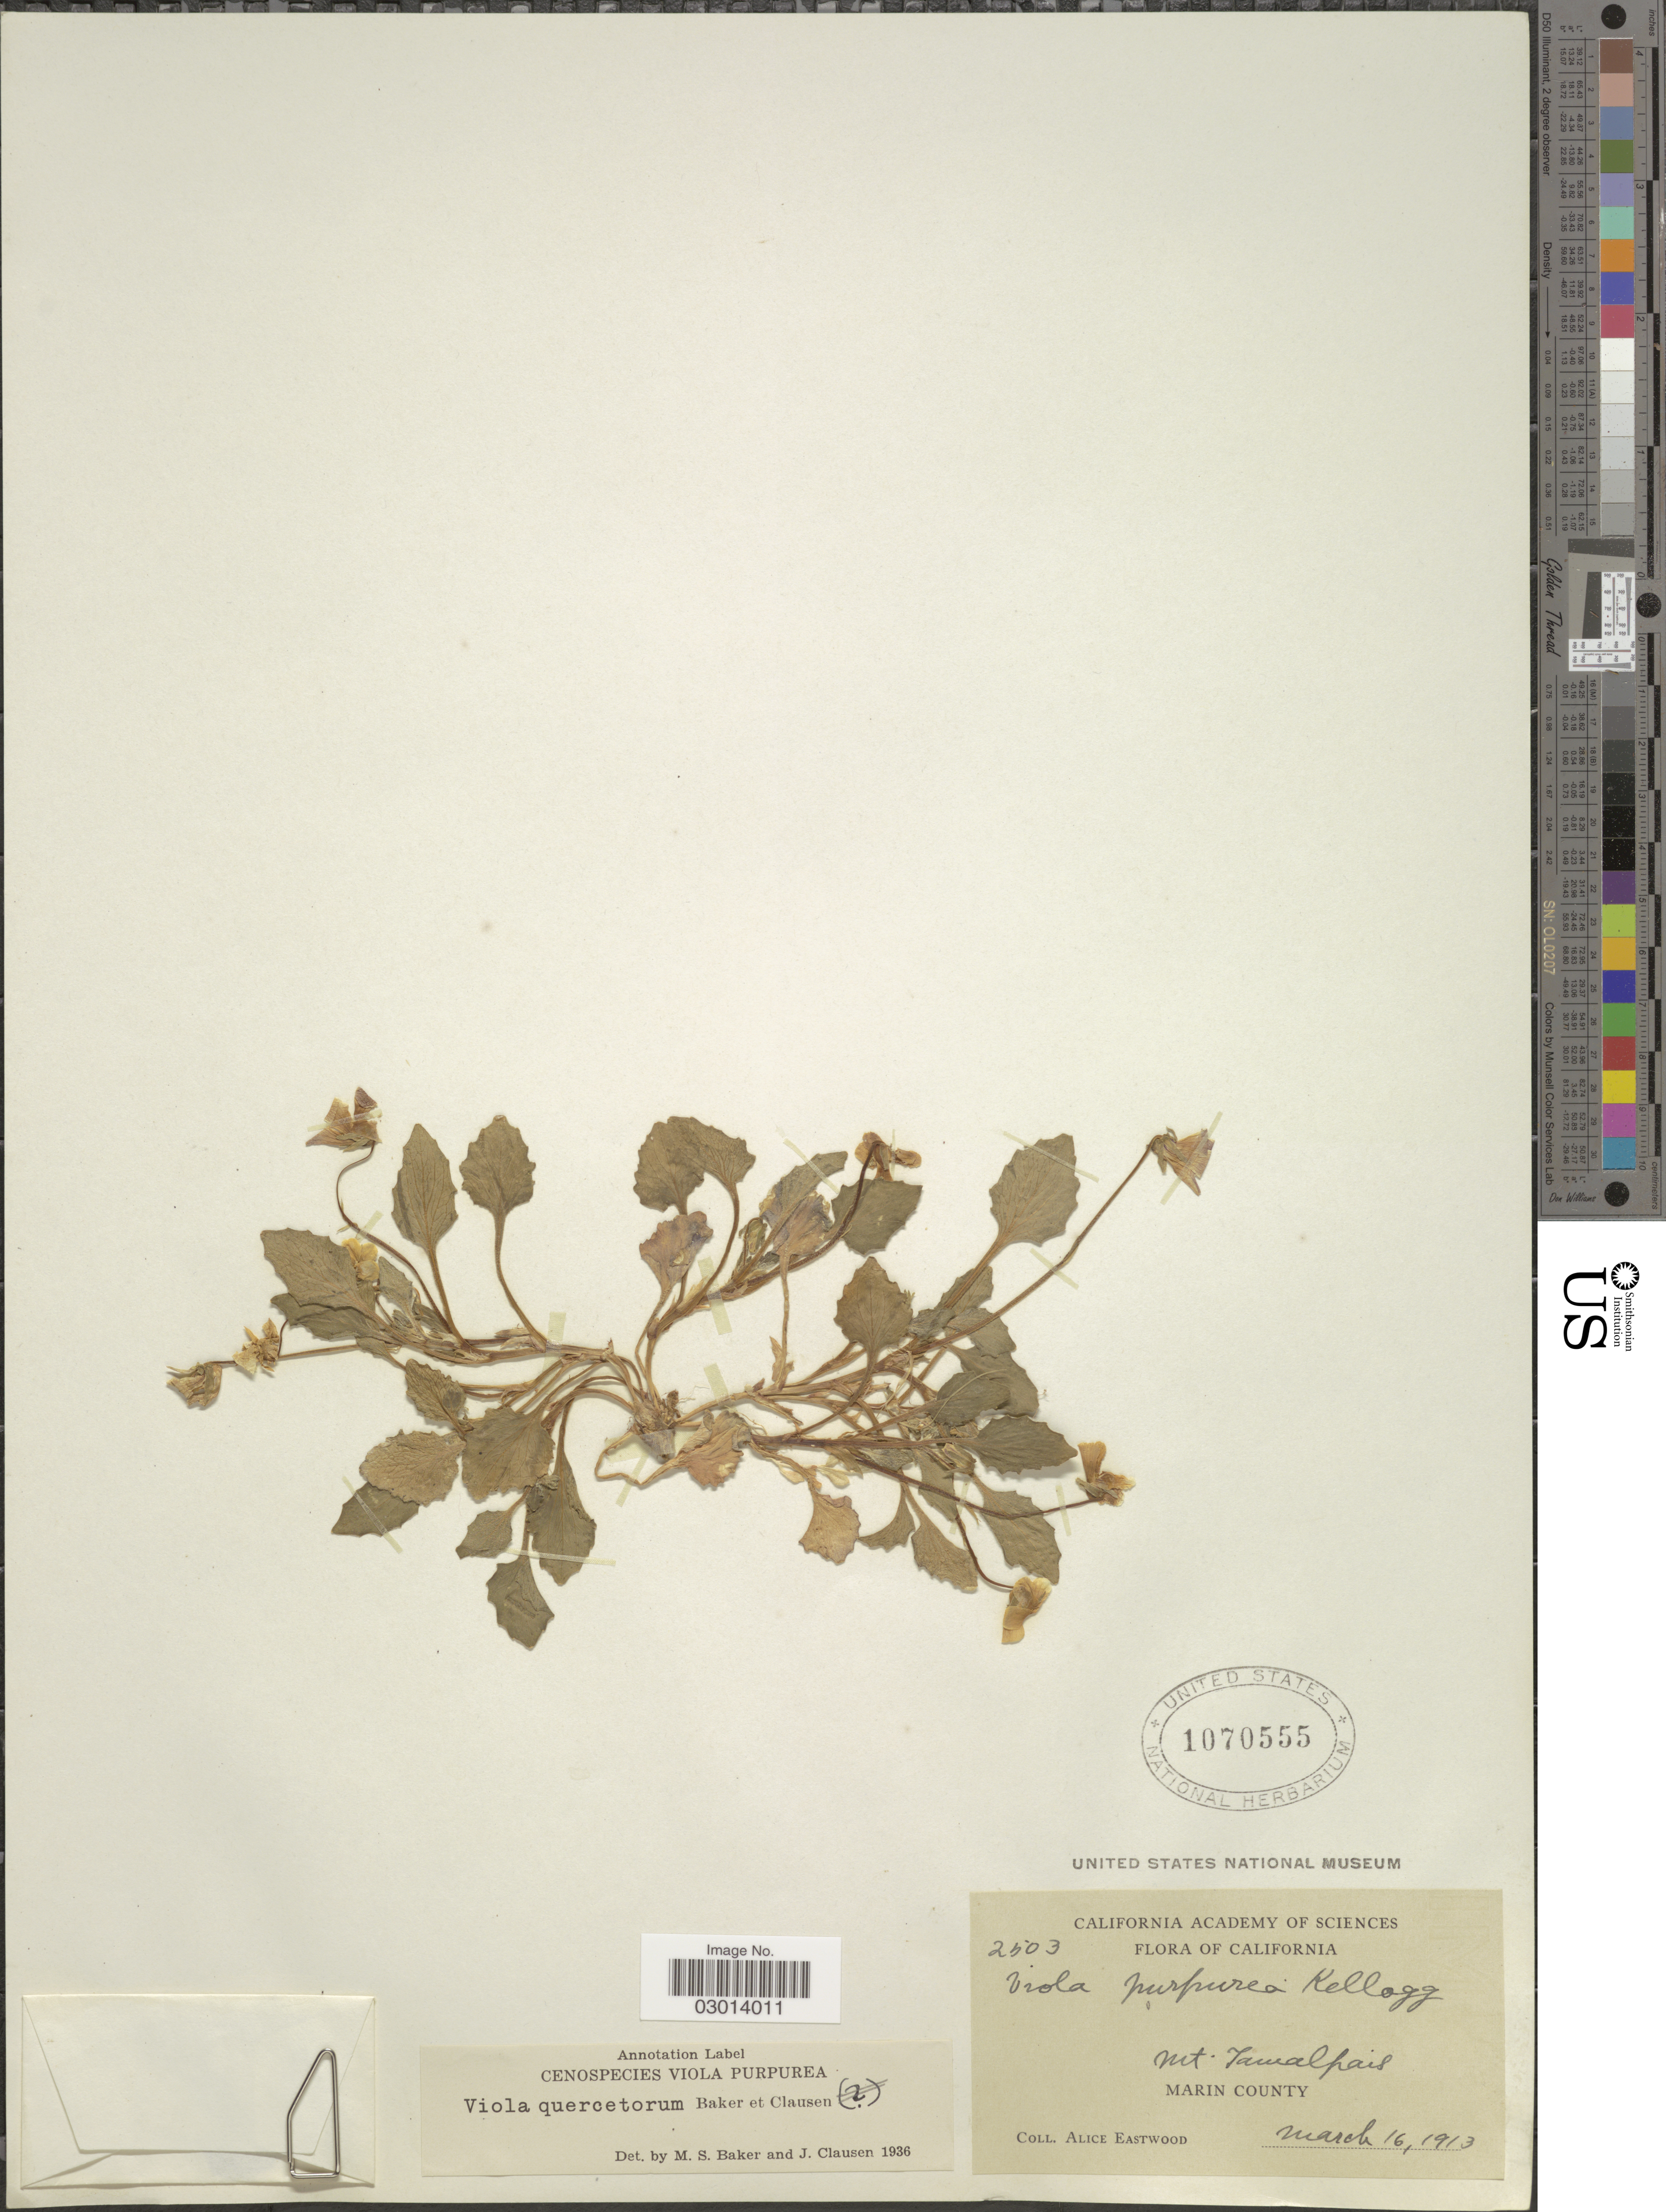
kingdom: Plantae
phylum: Tracheophyta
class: Magnoliopsida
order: Malpighiales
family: Violaceae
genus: Viola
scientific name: Viola quercetorum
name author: M.S. Baker & J.C. Clausen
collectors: A. Eastwood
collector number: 2503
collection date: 1913-03-16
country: United States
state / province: California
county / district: Marin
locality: Mt. Tamalpais. Marin County.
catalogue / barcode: US 1070555